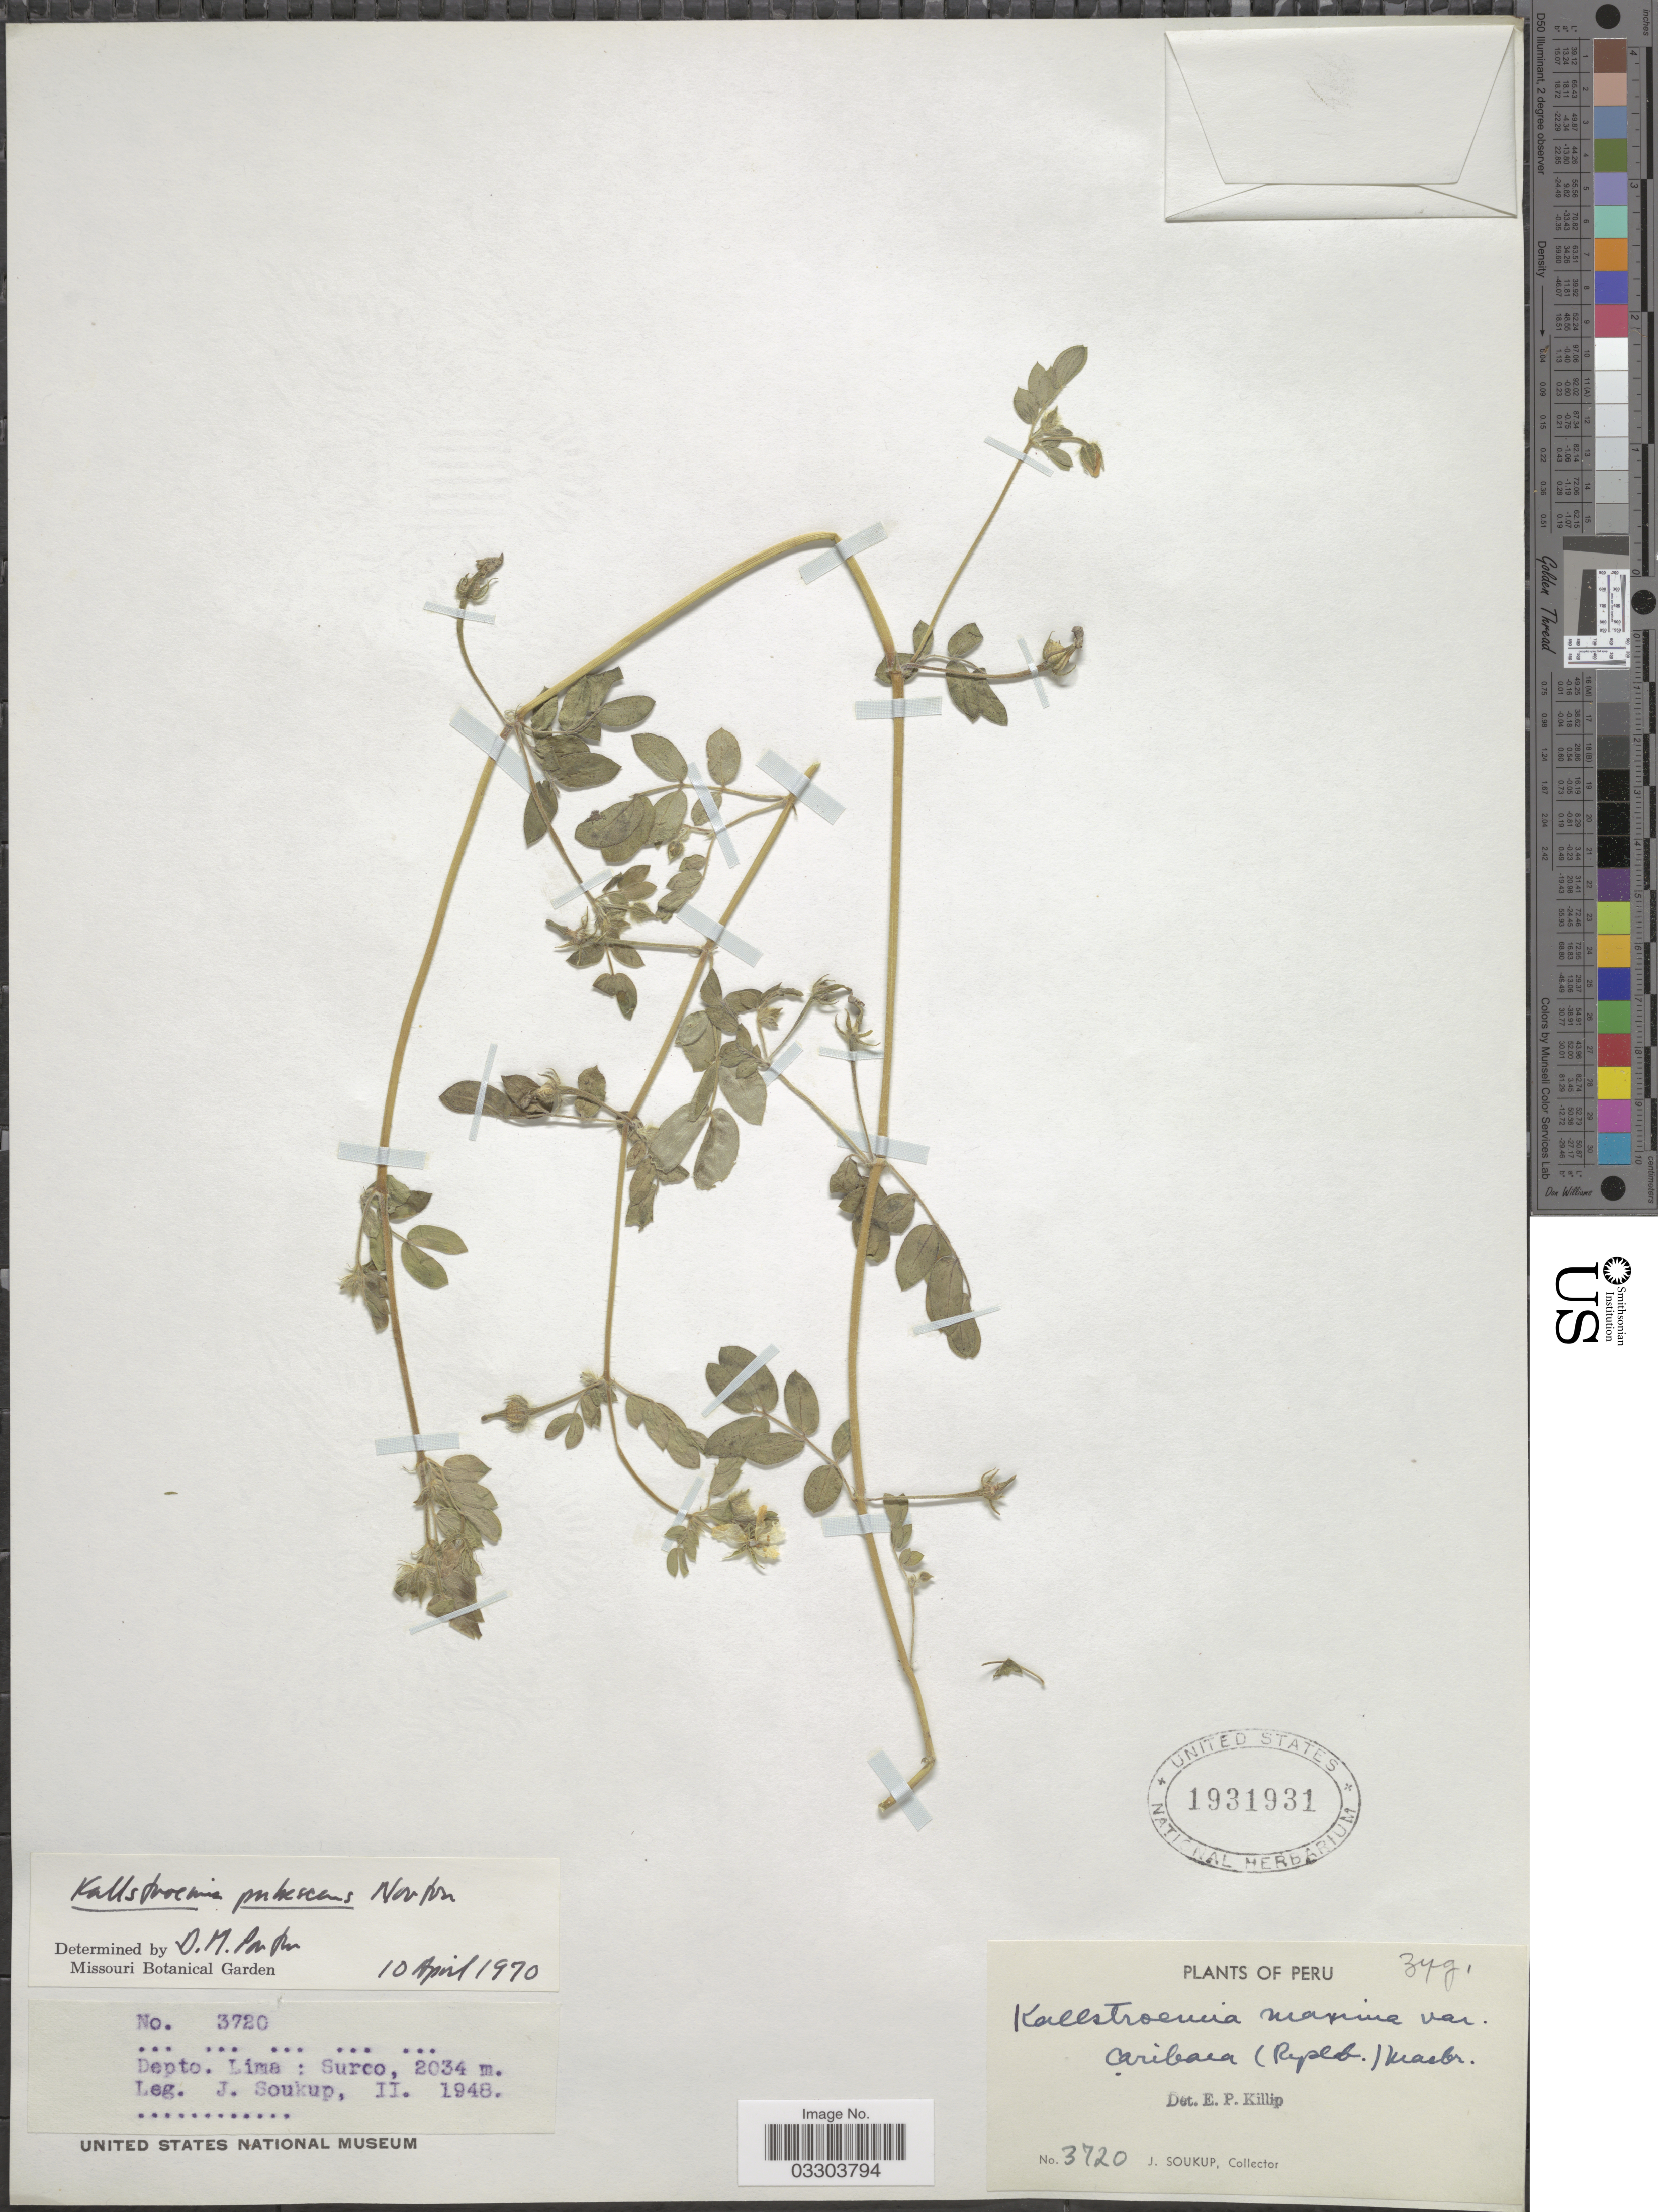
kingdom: Plantae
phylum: Tracheophyta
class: Magnoliopsida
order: Zygophyllales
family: Zygophyllaceae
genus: Kallstroemia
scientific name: Kallstroemia pubescens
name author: (G. Don) Dandy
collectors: J. Soukup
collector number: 3720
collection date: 1948-02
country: Peru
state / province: Lima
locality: Depto. Lima: Surco.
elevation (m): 2034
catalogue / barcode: US 1931931